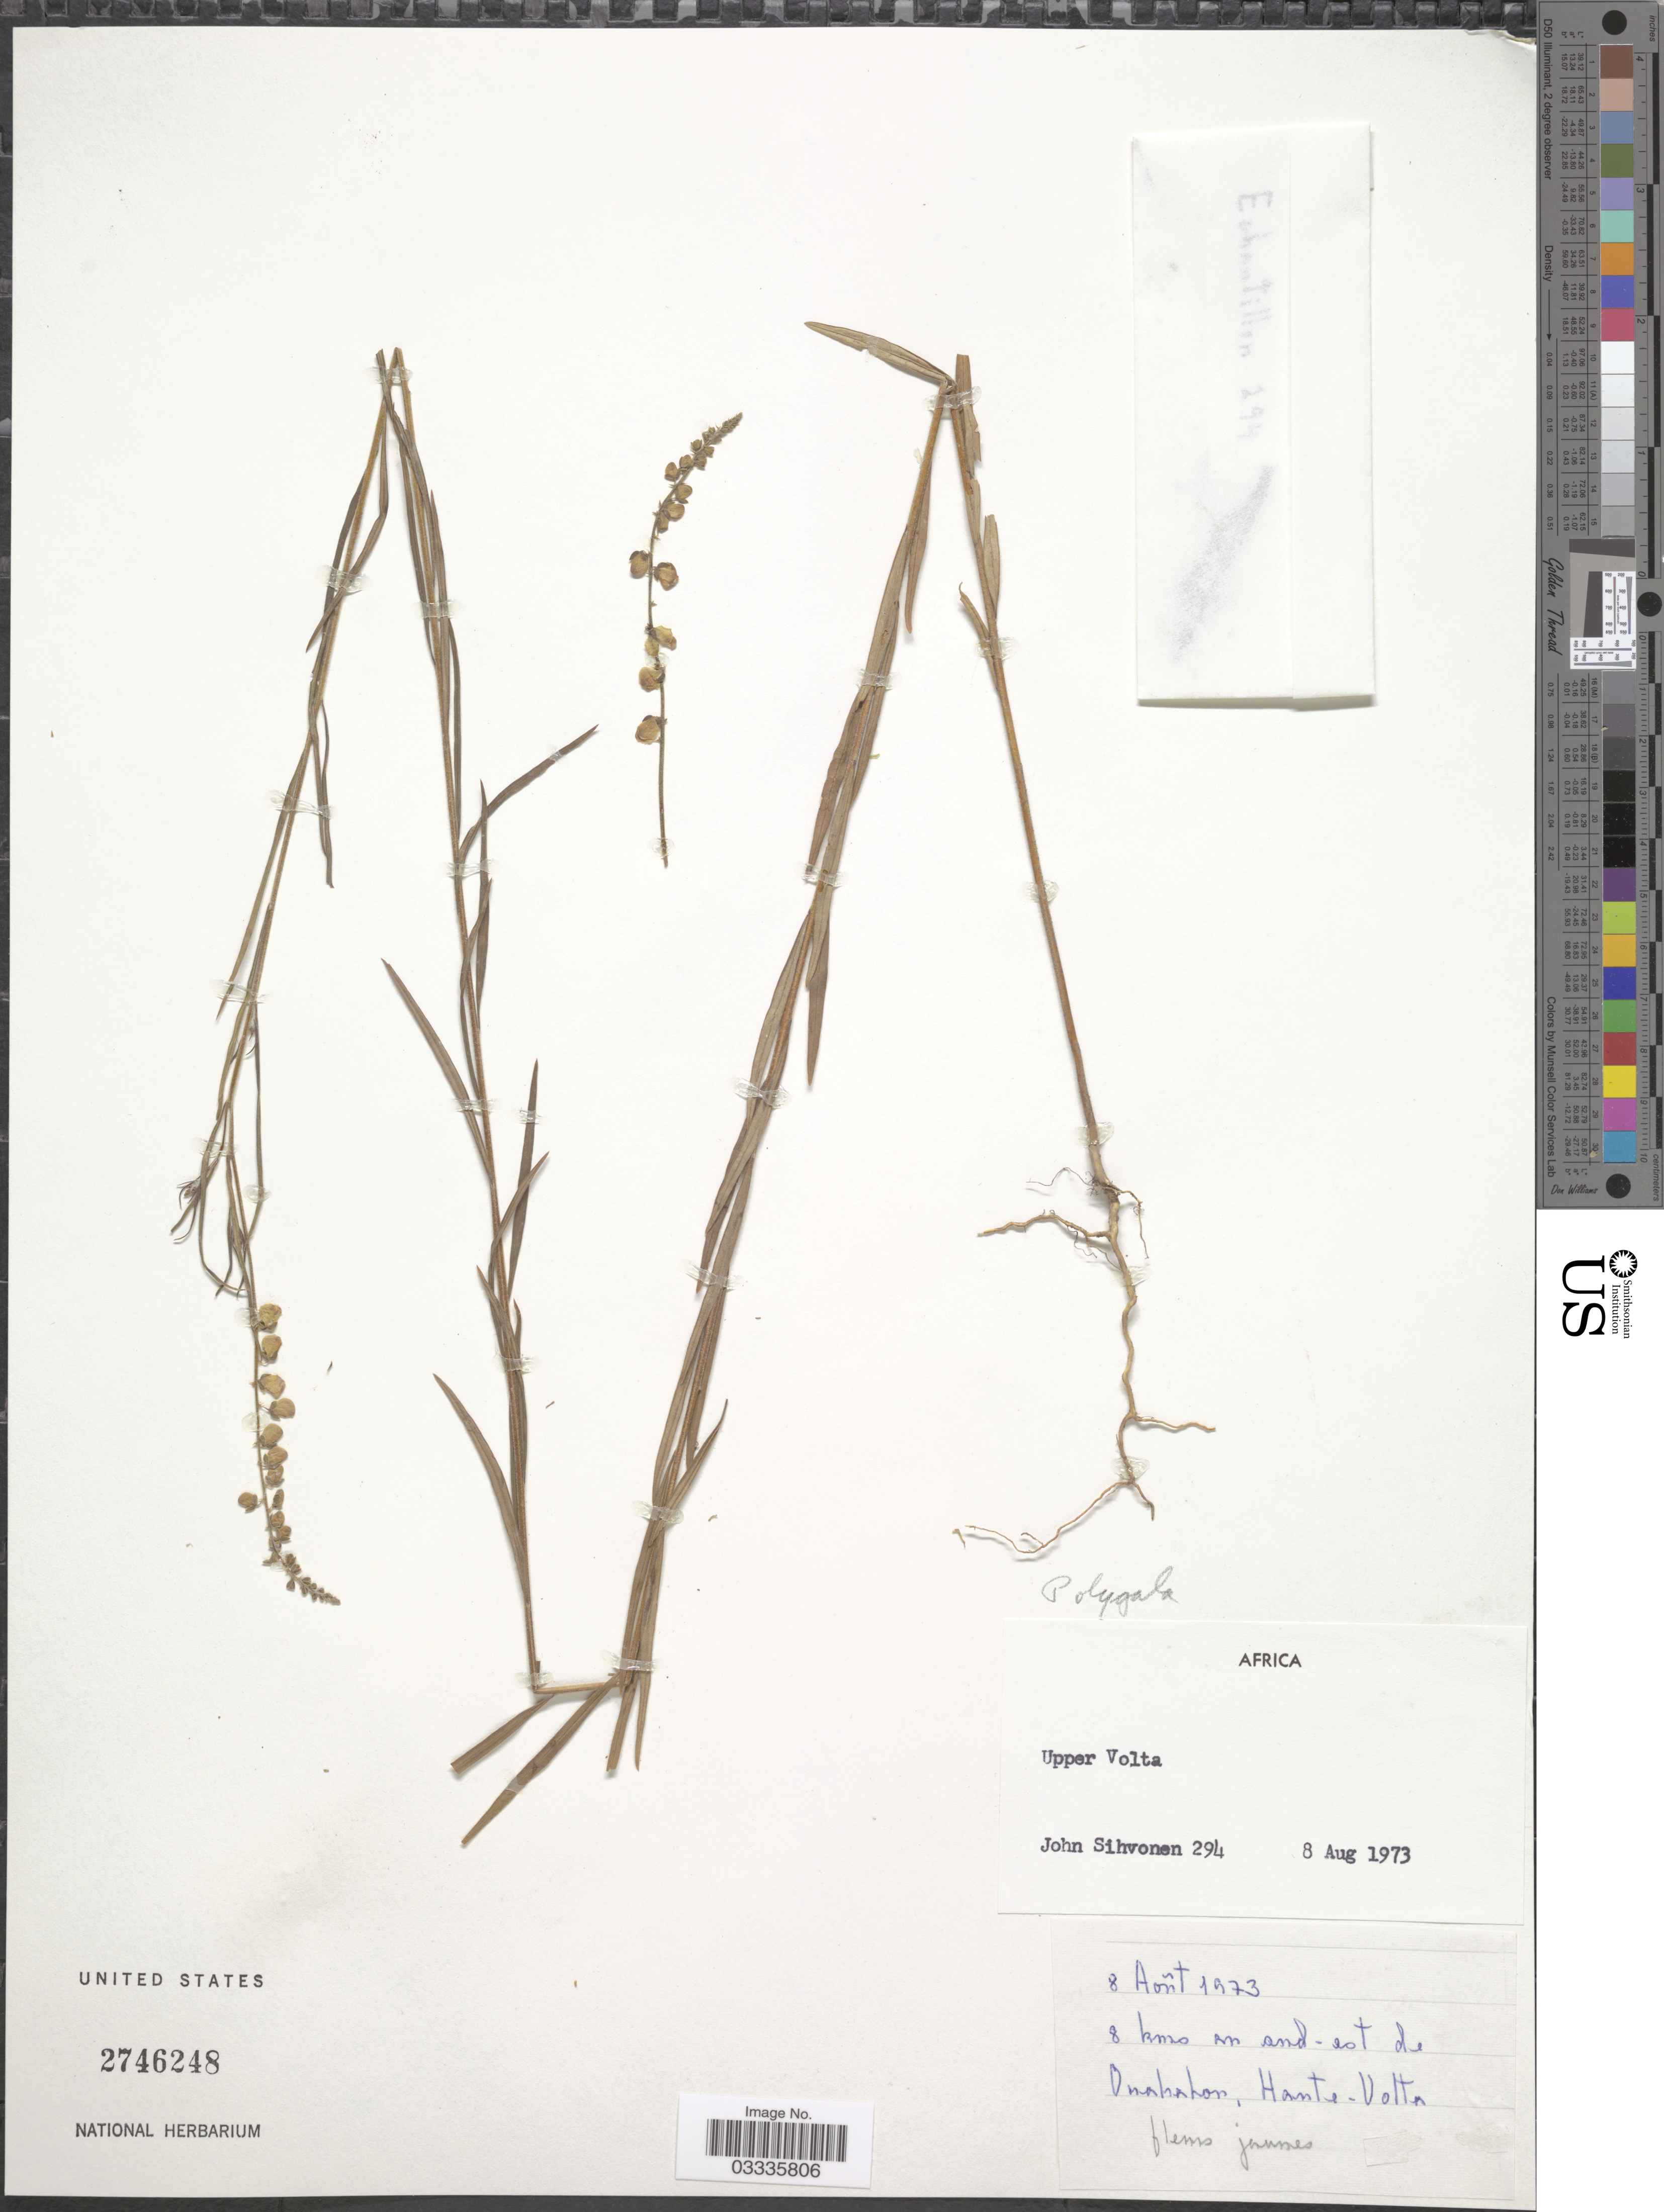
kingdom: Plantae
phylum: Tracheophyta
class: Magnoliopsida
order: Fabales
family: Polygalaceae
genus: Polygala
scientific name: Polygala sp.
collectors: J. Sihvonen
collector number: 294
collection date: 1973-08-08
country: Burkina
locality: Upper Volta. 8 kms on sud-est de Ouahabou, Haute-Volta.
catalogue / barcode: US 2746248